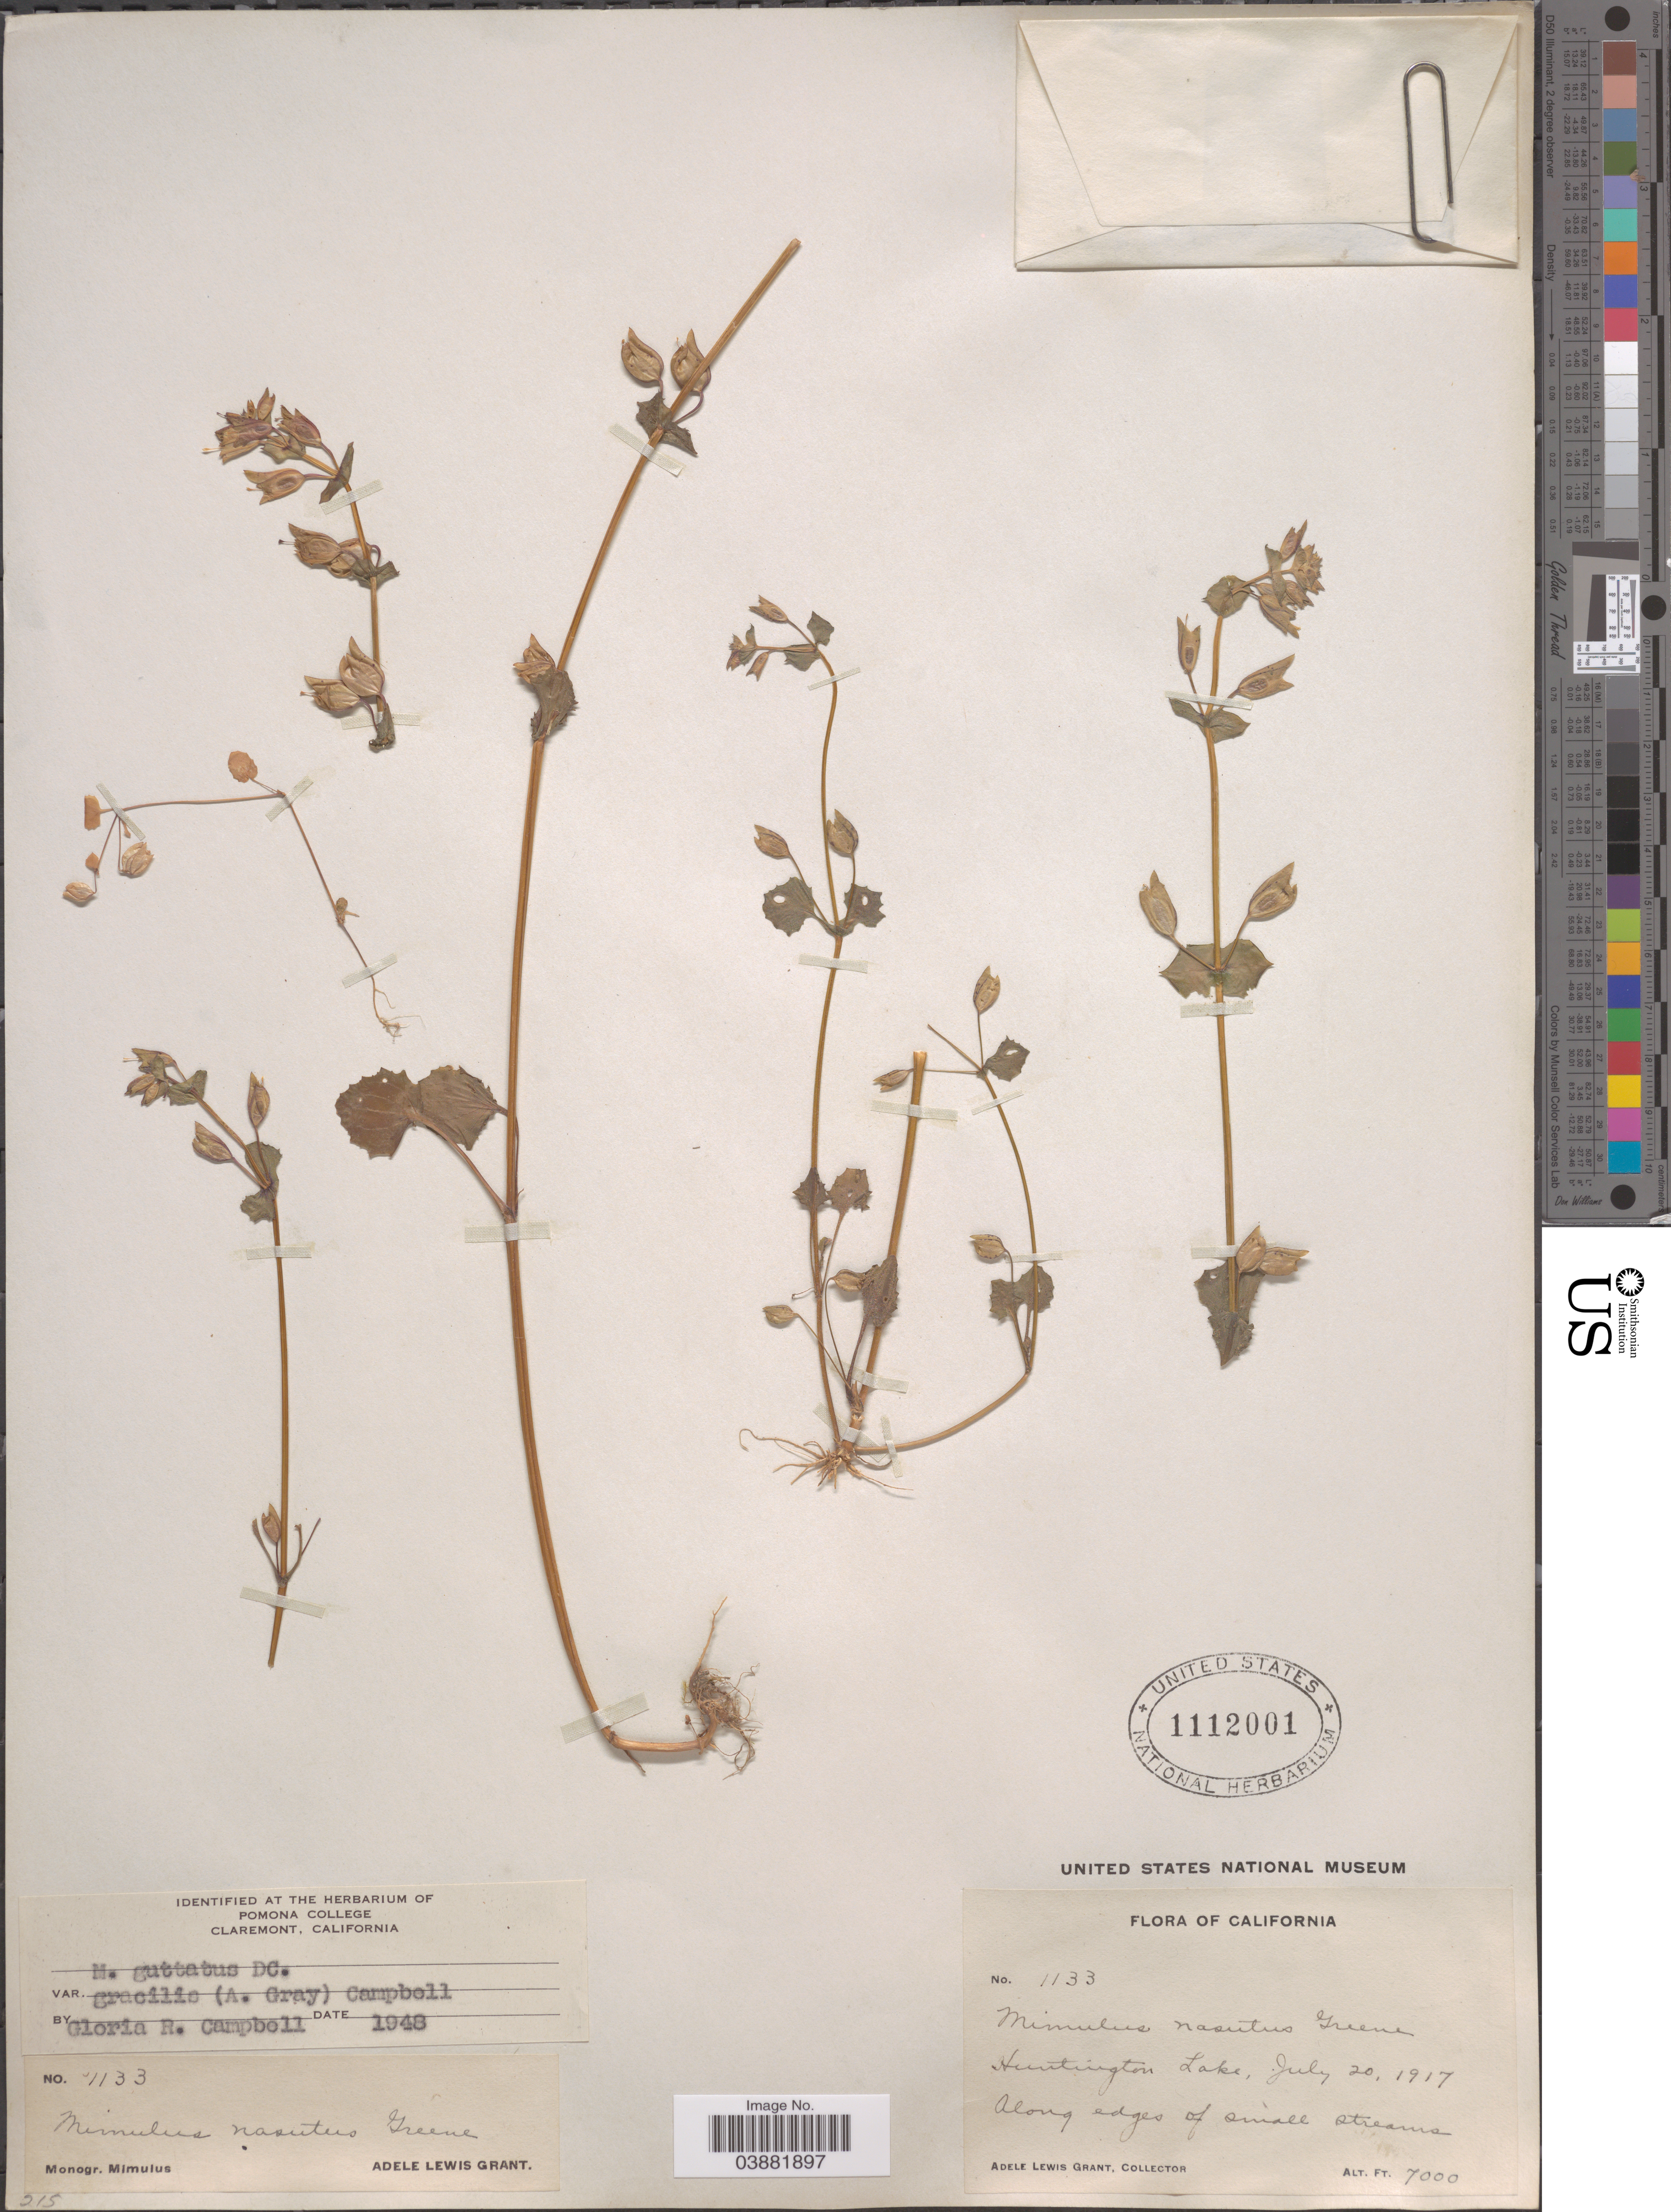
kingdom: Plantae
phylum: Tracheophyta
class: Magnoliopsida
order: Lamiales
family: Phrymaceae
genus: Mimulus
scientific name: Mimulus guttatus var. gracilis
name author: (A. Gray) G.R. Campb.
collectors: A. L. Grant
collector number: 1133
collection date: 1917-07-20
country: United States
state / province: California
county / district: Fresno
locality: Huntington Lake.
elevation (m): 2134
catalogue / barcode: US 1112001